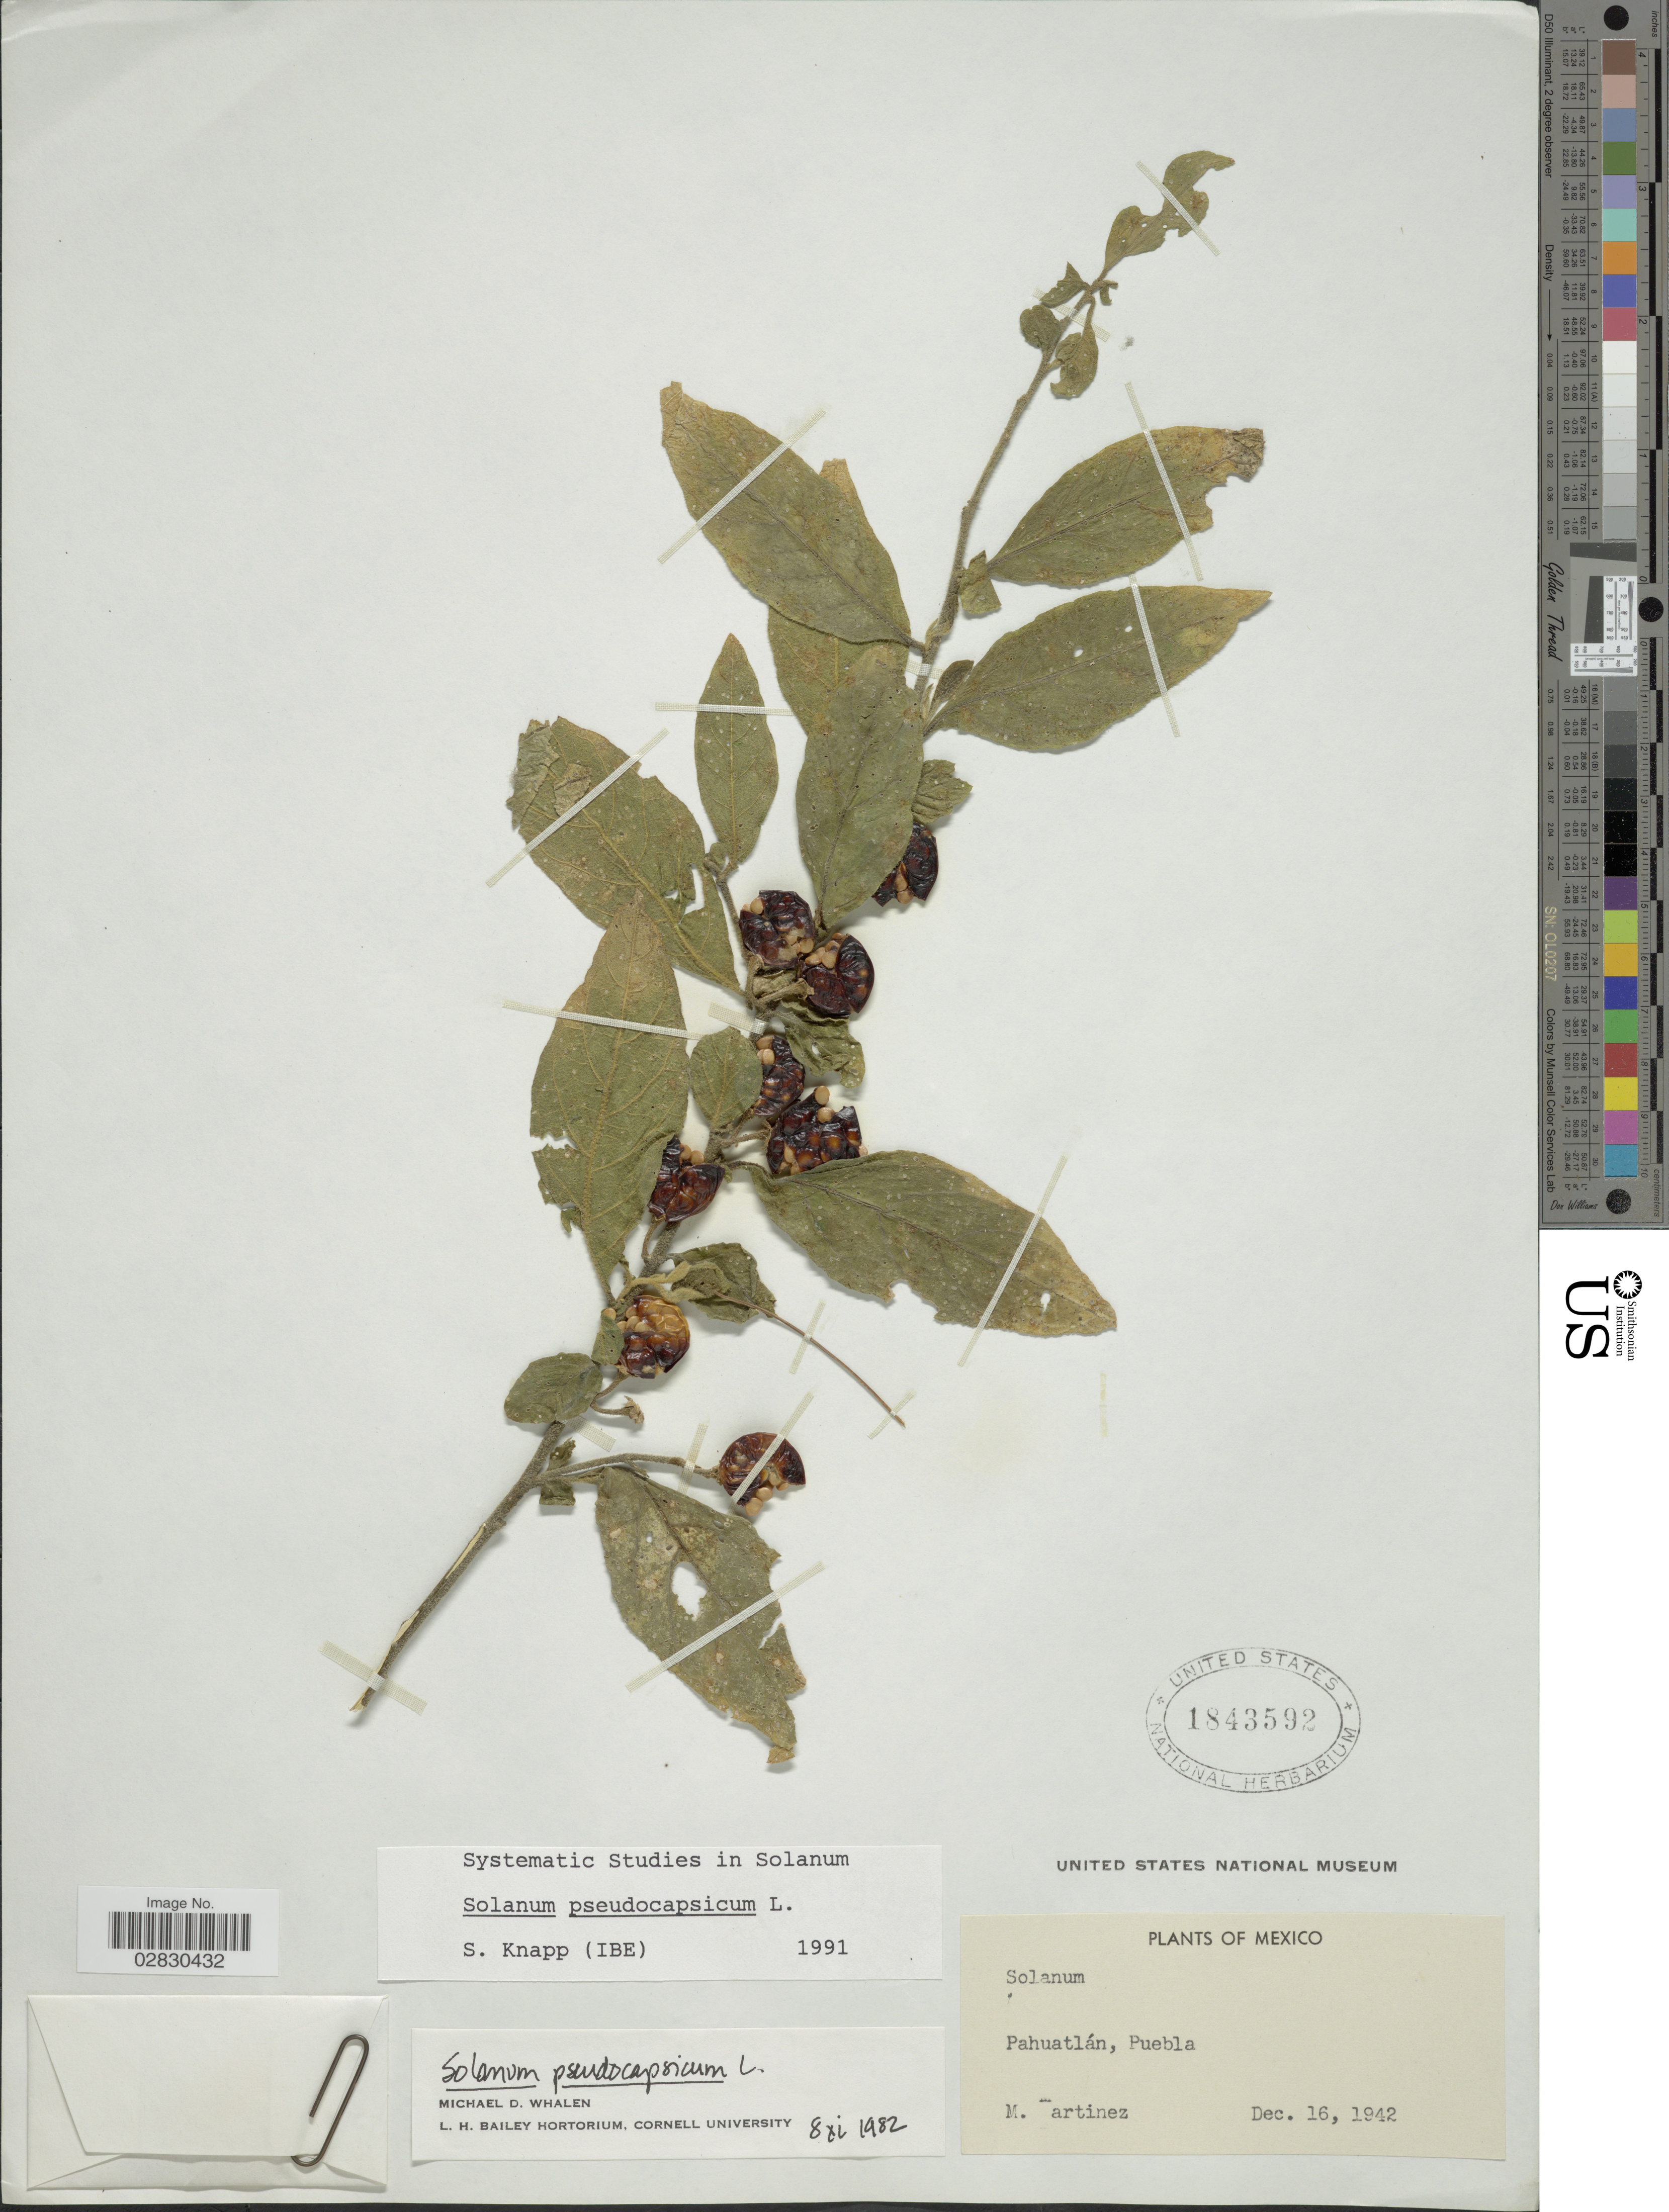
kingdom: Plantae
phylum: Tracheophyta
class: Magnoliopsida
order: Solanales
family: Solanaceae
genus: Solanum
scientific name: Solanum pseudocapsicum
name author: L.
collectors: M. Martinez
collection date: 1942-12-16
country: Mexico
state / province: Puebla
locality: Pahuatlán.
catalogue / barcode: US 1843592